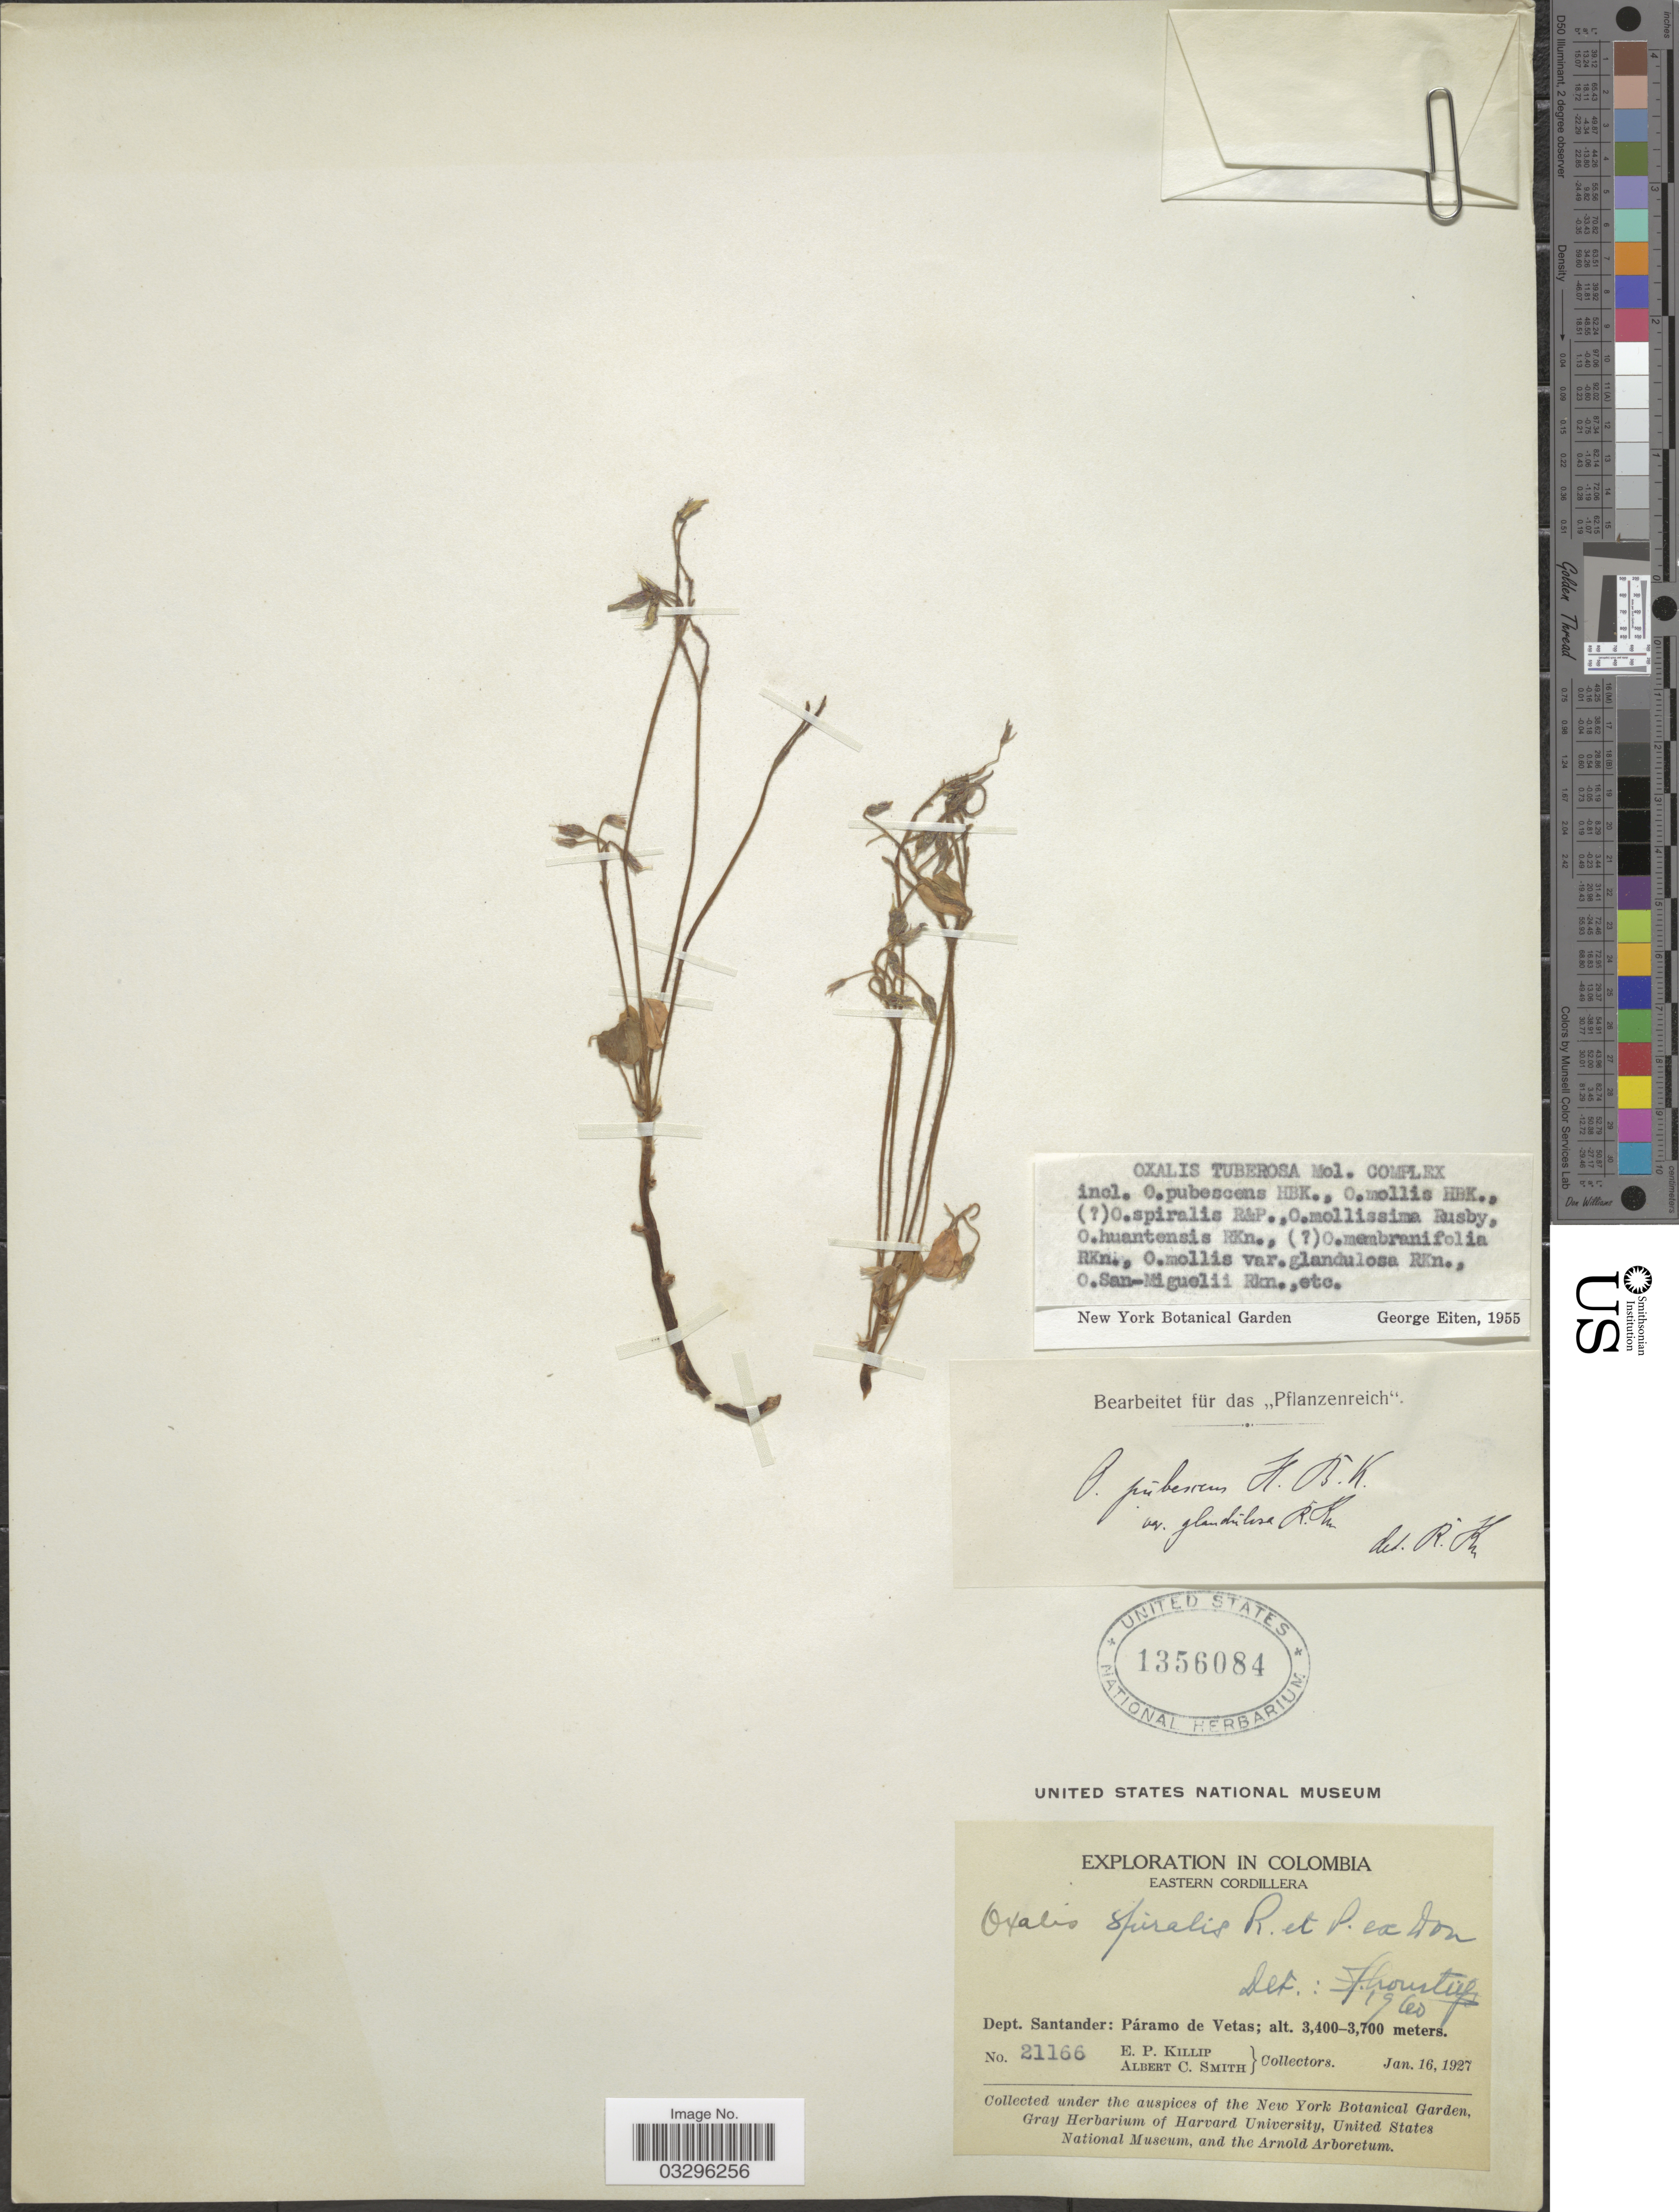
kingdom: Plantae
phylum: Tracheophyta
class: Magnoliopsida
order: Oxalidales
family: Oxalidaceae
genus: Oxalis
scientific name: Oxalis spiralis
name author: Ruiz & Pav. ex G. Don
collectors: E. P. Killip & A. C. Smith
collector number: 21166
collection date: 1927-01-16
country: Colombia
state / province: Santander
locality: Eastern Cordillera. Dept. Santander: Páramo de Vetas.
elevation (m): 3400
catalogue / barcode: US 1356084